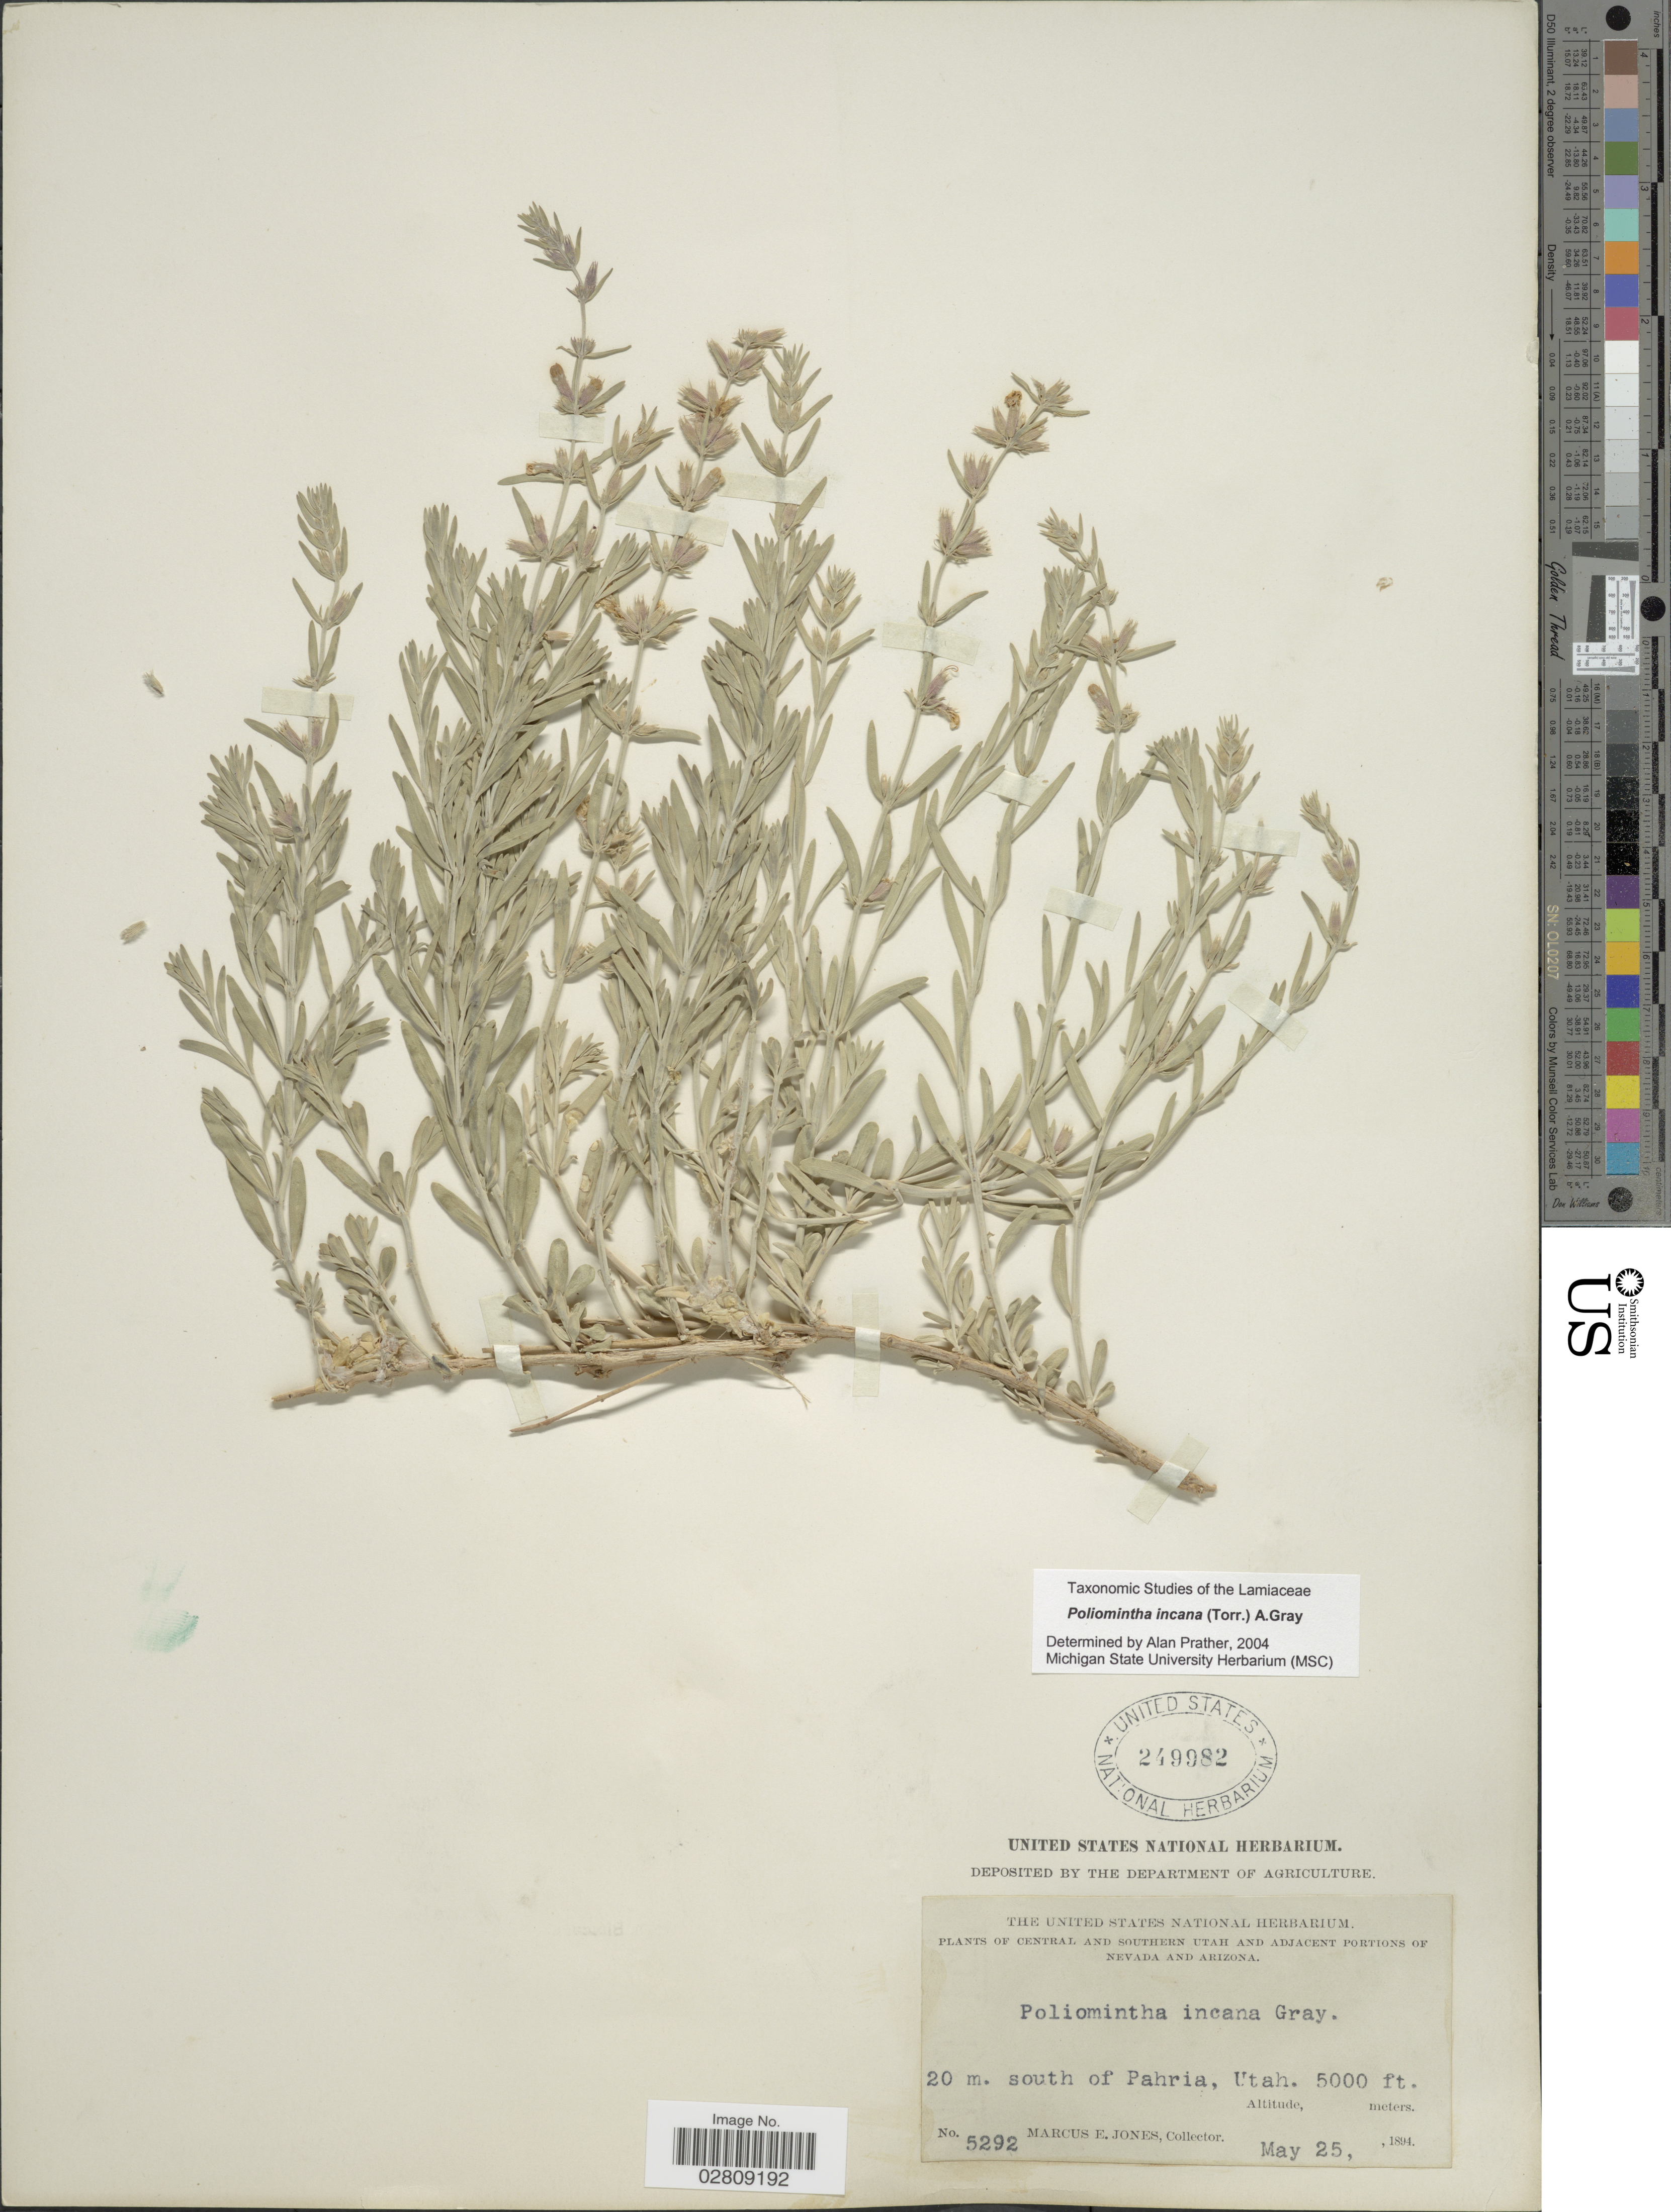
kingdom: Plantae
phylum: Tracheophyta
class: Magnoliopsida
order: Lamiales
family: Lamiaceae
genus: Poliomintha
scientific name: Poliomintha incana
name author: (Torr.) A. Gray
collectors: M. E. Jones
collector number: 5292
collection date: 1894-05-25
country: United States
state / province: Utah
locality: Central and Southern Utah, 20 m. south of Pahria.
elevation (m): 1524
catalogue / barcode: US 249982